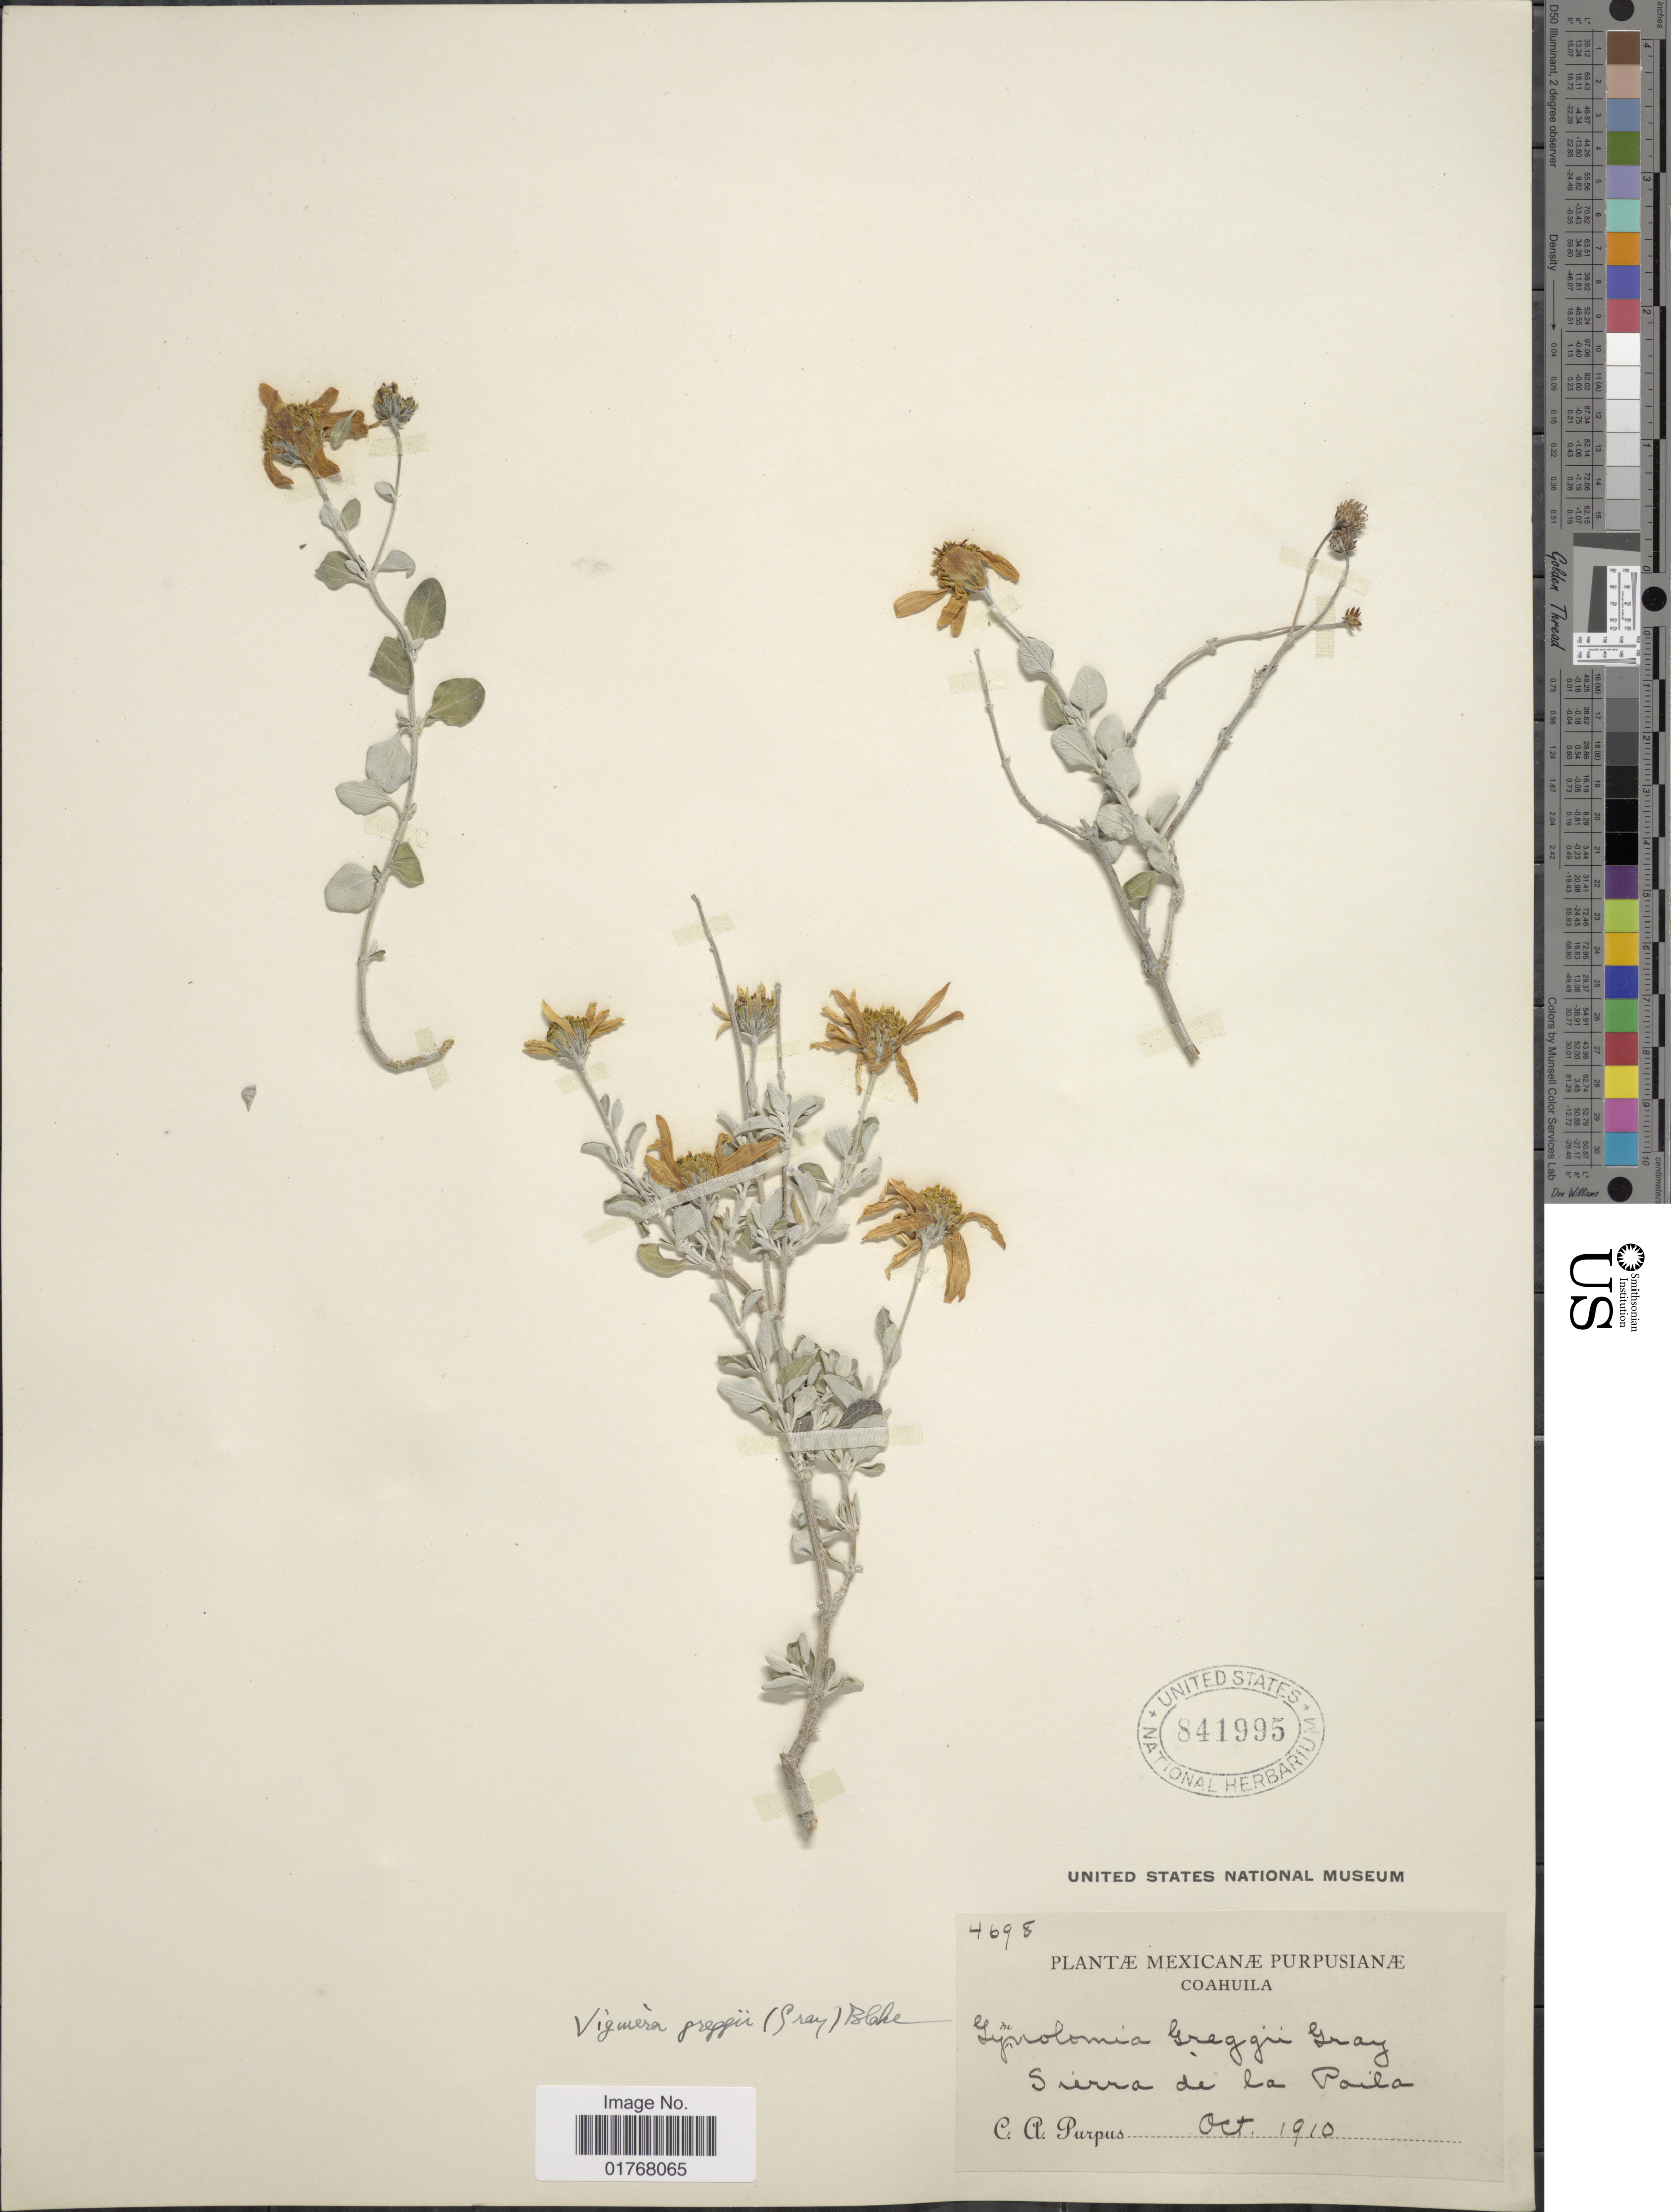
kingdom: Plantae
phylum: Tracheophyta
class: Magnoliopsida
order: Asterales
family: Asteraceae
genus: Viguiera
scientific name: Viguiera greggii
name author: (A. Gray) S.F. Blake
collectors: C. A. Purpus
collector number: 4698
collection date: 1910-10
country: Mexico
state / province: Coahuila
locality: Sierra de la Paila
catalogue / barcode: US 841995